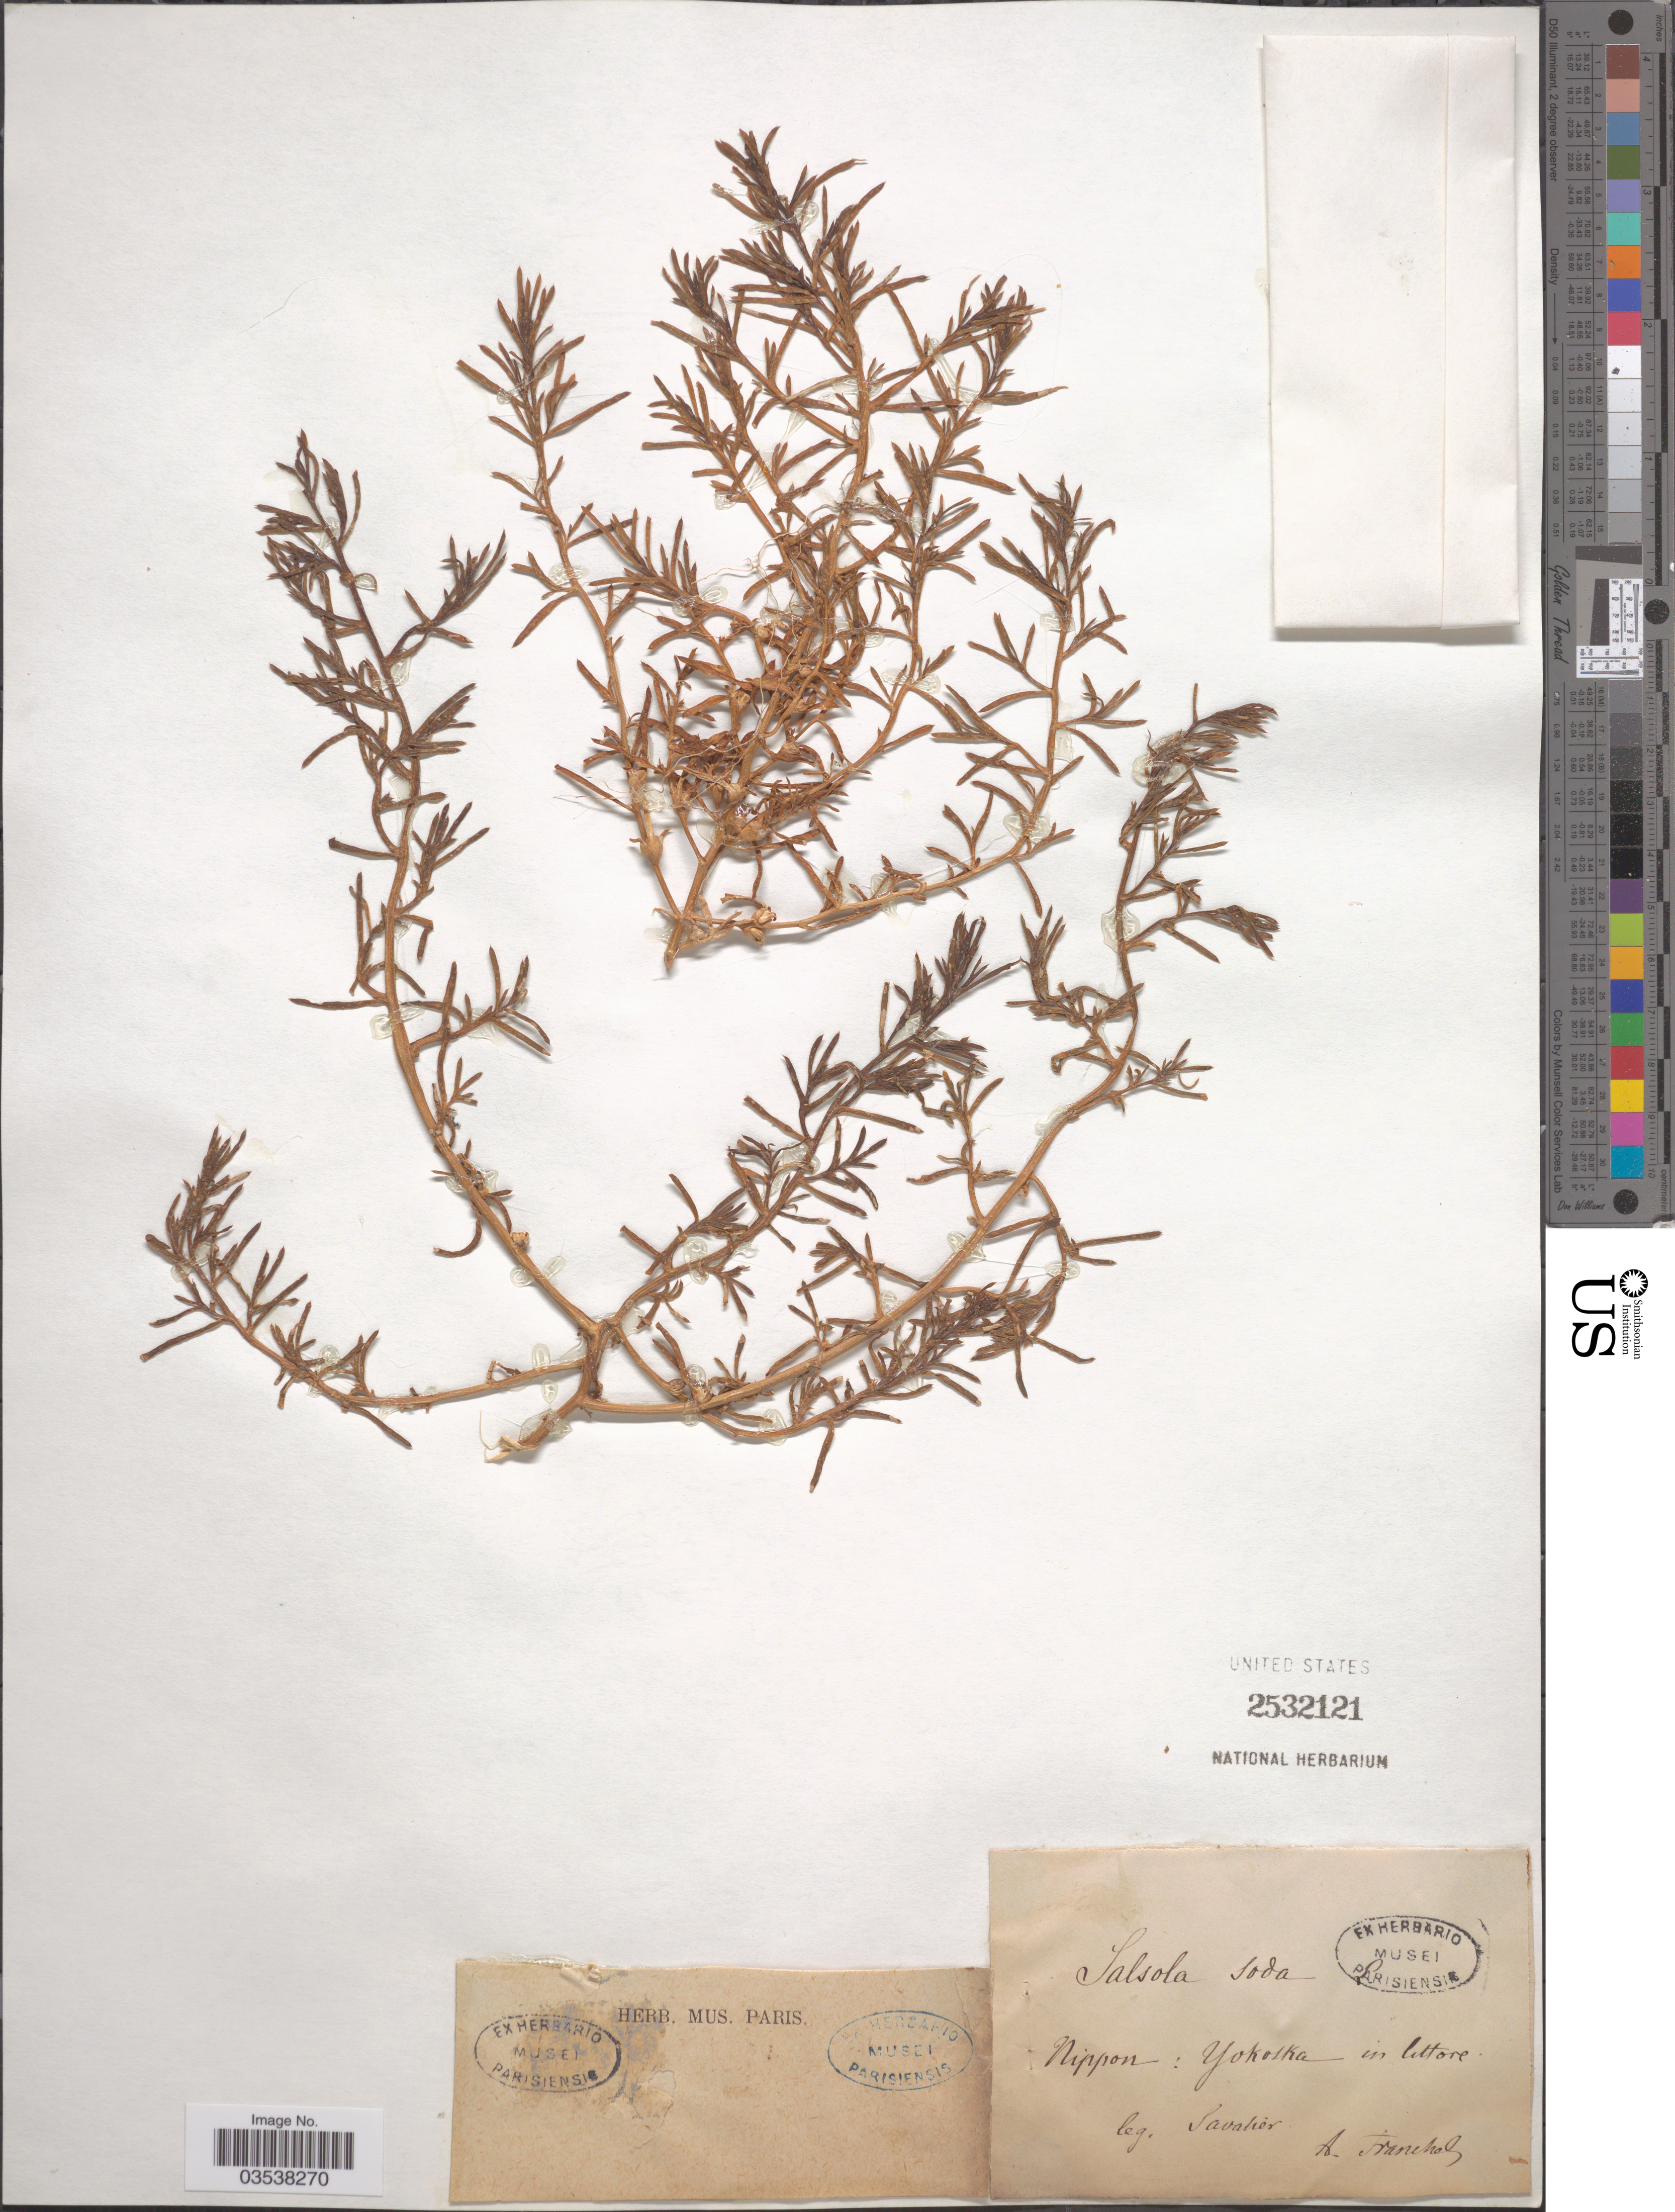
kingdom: Plantae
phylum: Tracheophyta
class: Magnoliopsida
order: Caryophyllales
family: Amaranthaceae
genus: Soda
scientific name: Soda inermis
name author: Fourr.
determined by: Strong, Mark T., (BOT), Smithsonian Institution - National Museum of Natural History (UNITED STATES)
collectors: Savatier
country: Japan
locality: Nippon: Yokoska in littore.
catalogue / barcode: US 2532121